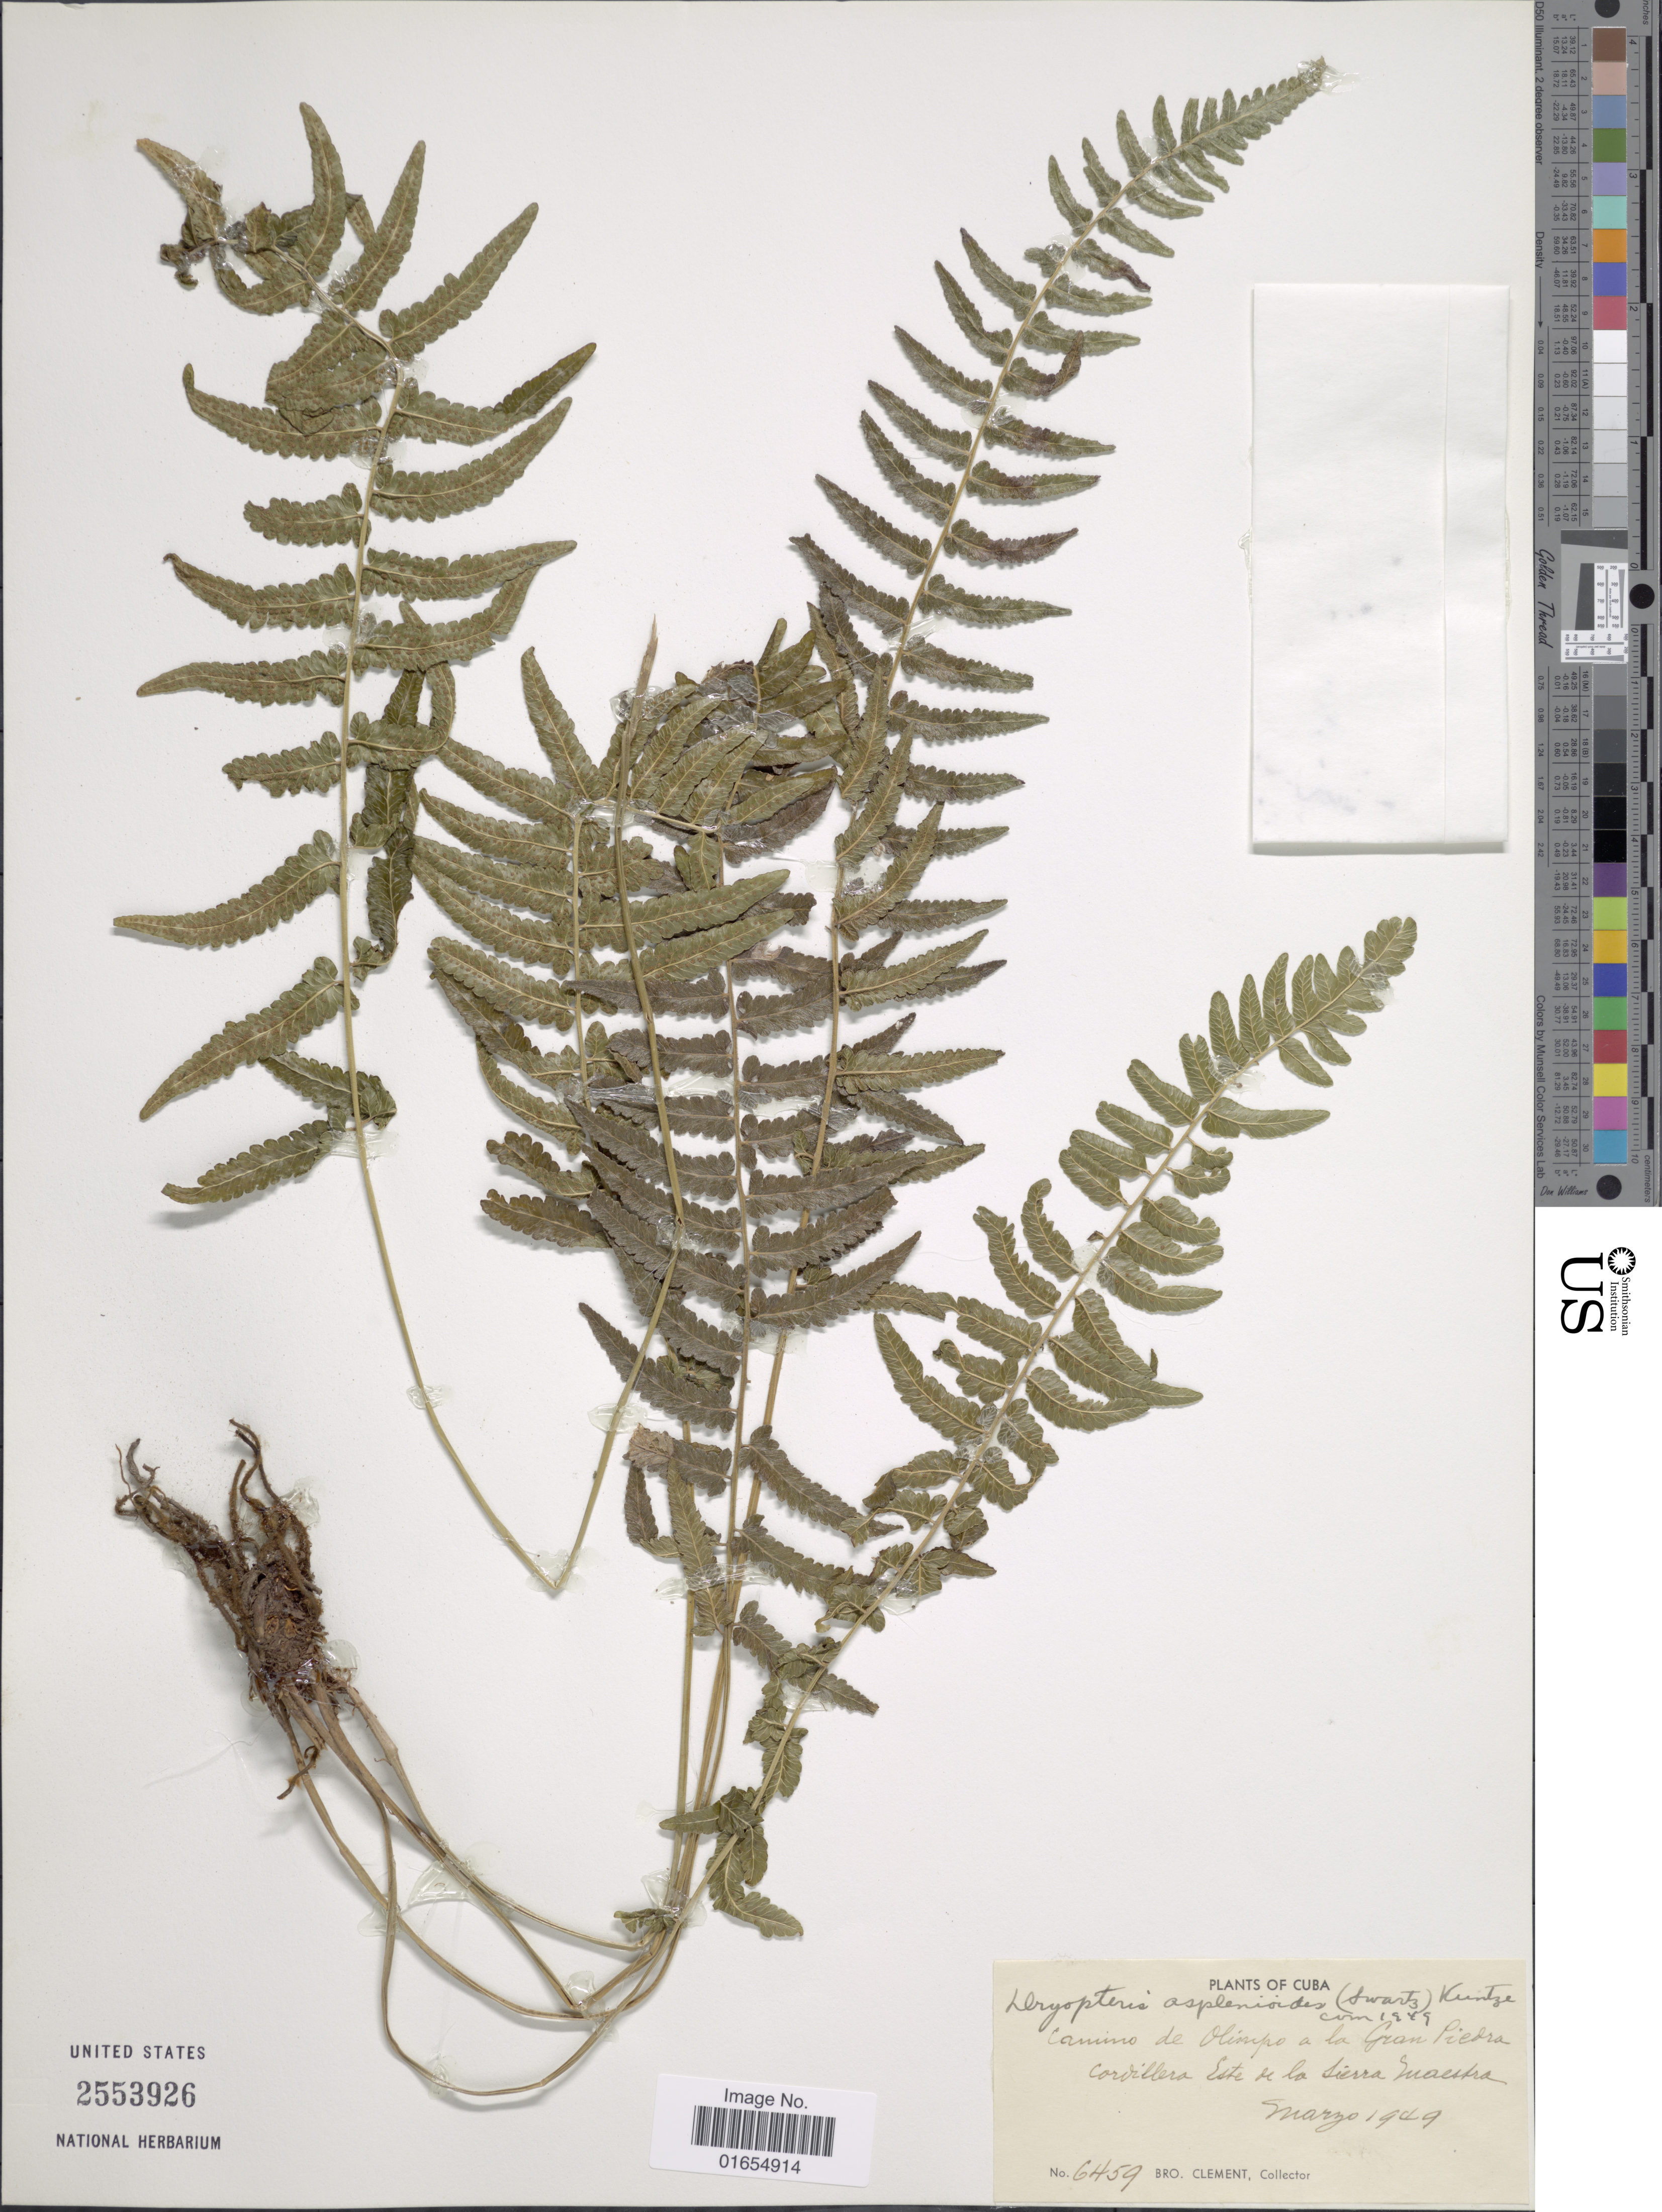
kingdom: Plantae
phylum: Tracheophyta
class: Polypodiopsida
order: Polypodiales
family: Thelypteridaceae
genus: Goniopteris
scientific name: Goniopteris retroflexa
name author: (L.) Pic. Serm.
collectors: B. Clement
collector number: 6459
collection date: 1949-03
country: Cuba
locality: Cordillera este de la Sierra Maestra.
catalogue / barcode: US 25539626